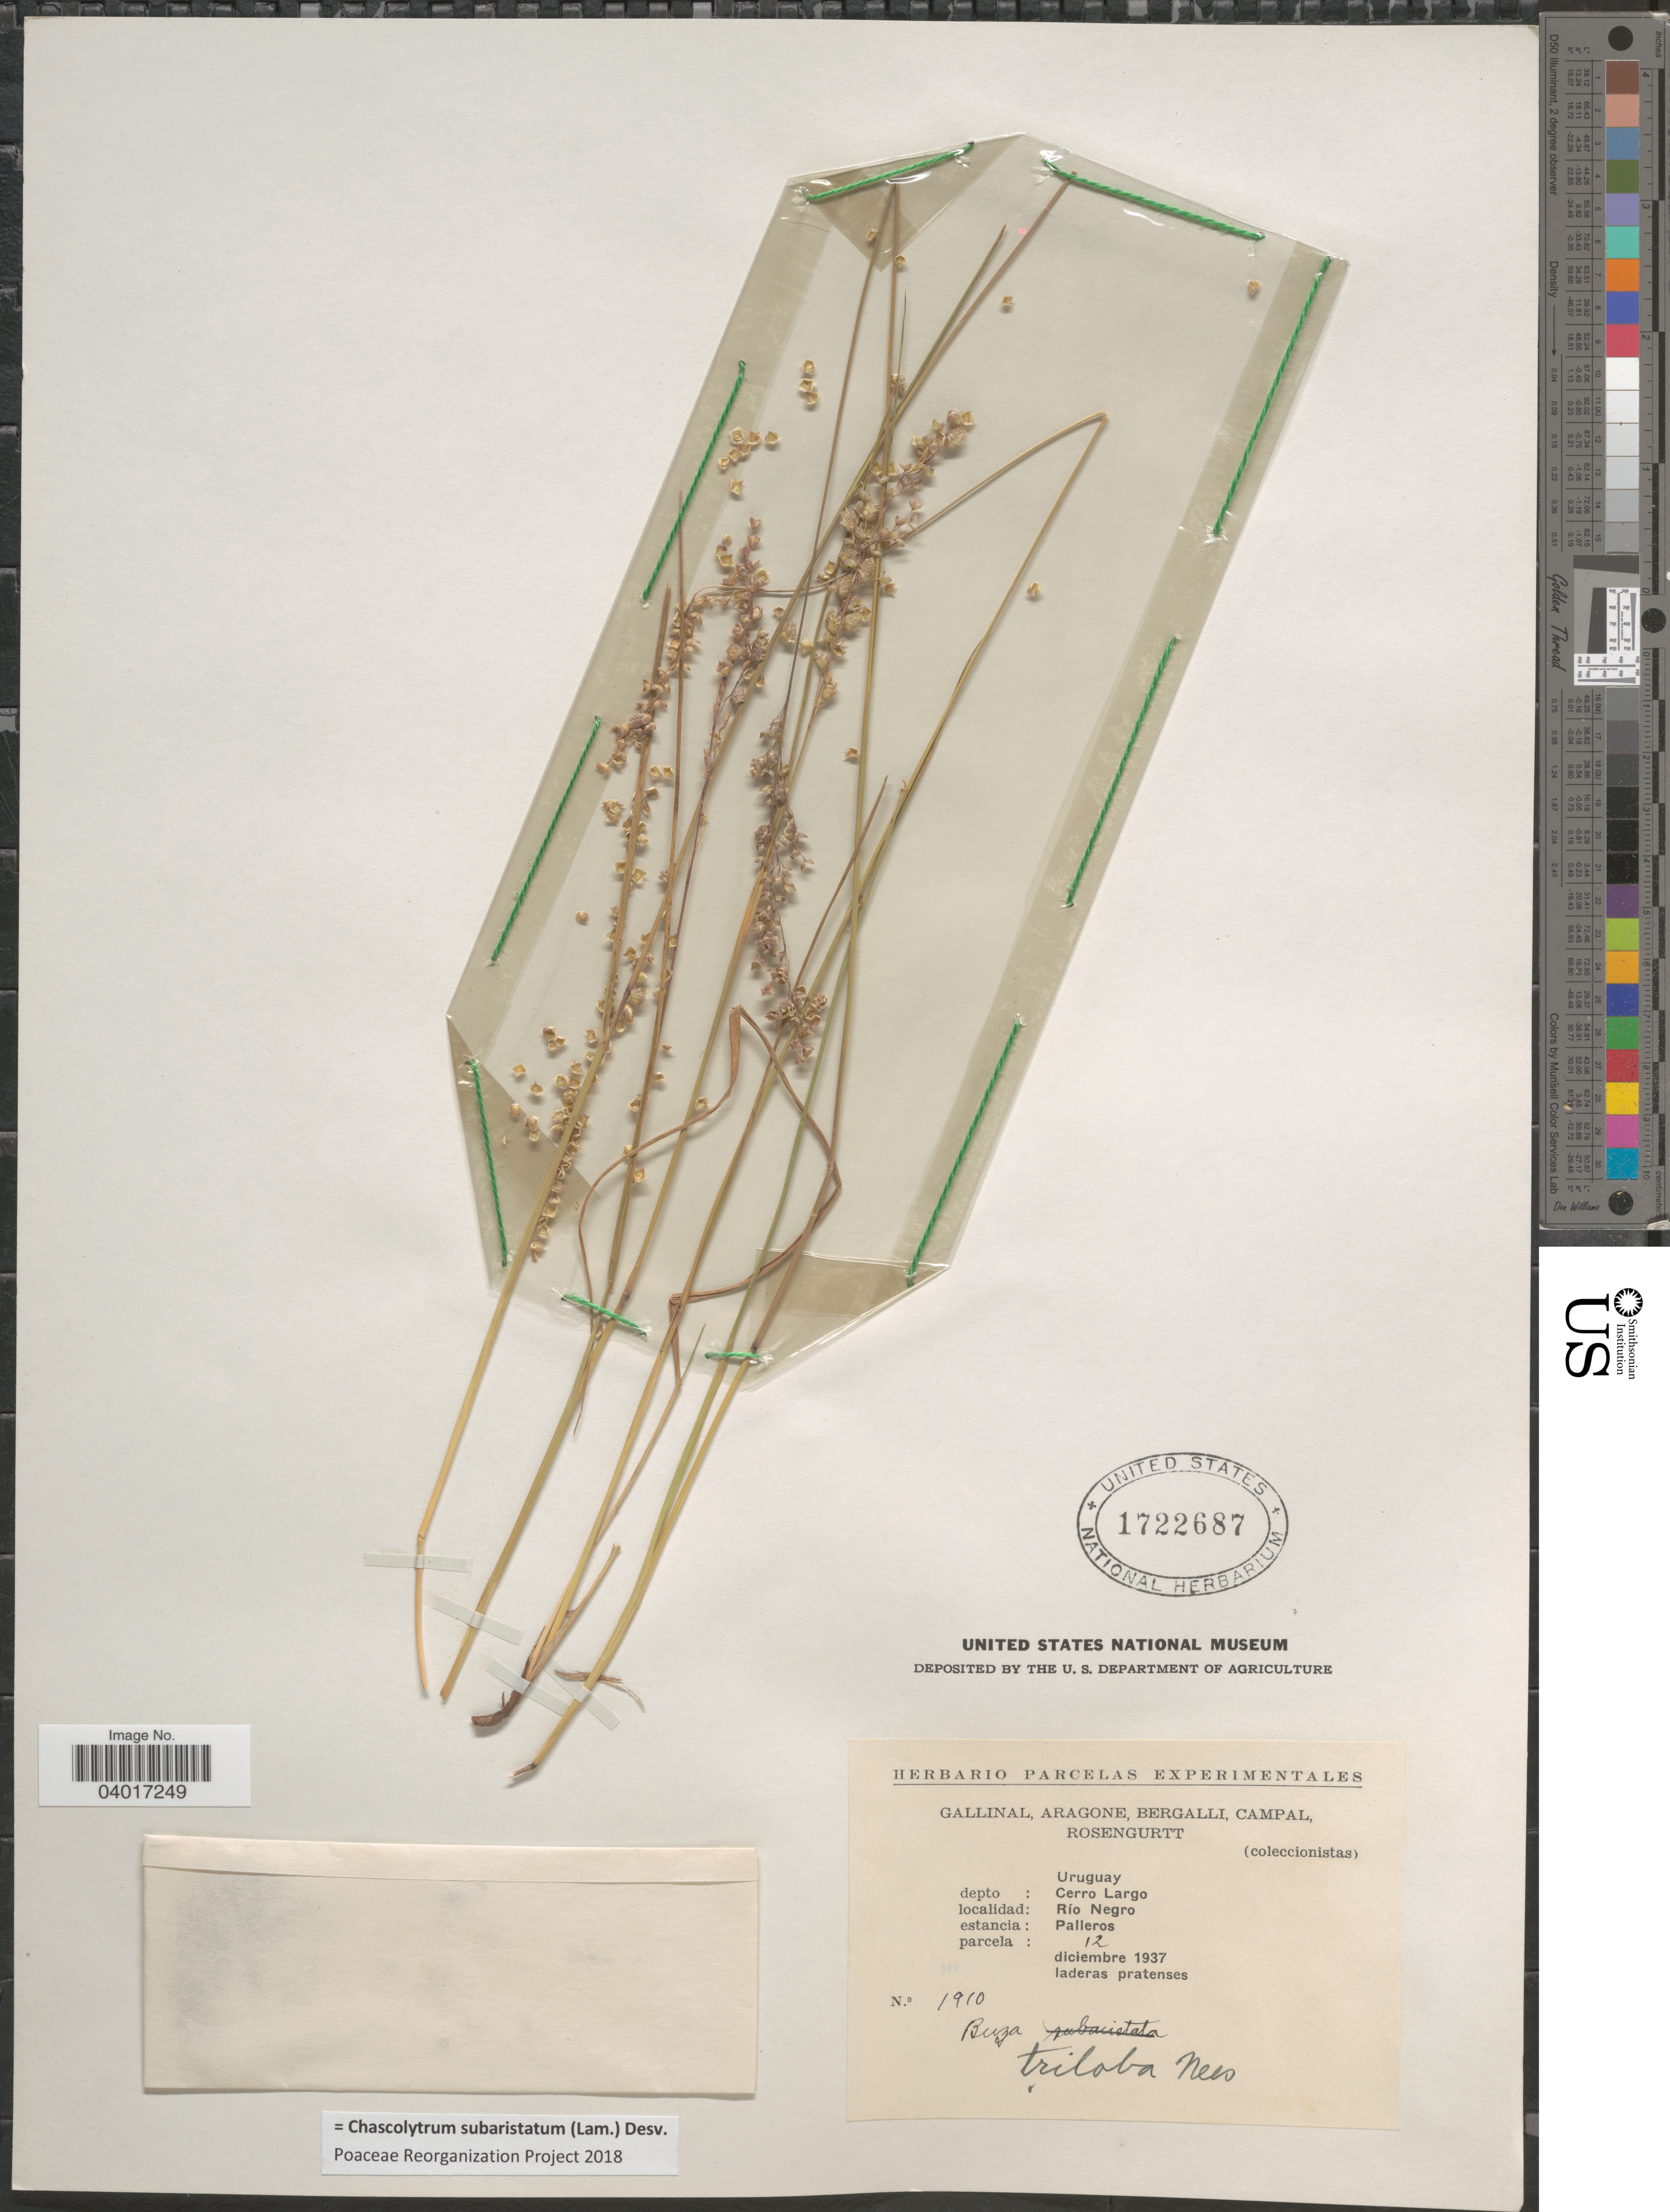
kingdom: Plantae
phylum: Tracheophyta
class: Liliopsida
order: Poales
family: Poaceae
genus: Chascolytrum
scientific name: Chascolytrum subaristatum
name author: (Lam.) Desv.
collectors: -. Gallinal, -- Aragone, -- Bergalli, -- Campal & Rosengurtt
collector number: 1910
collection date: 1937-12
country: Uruguay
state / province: Rio Negro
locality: Depto: Cerro Largo. Estancia: Palleros. Parcel: 12.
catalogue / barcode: US 1722687